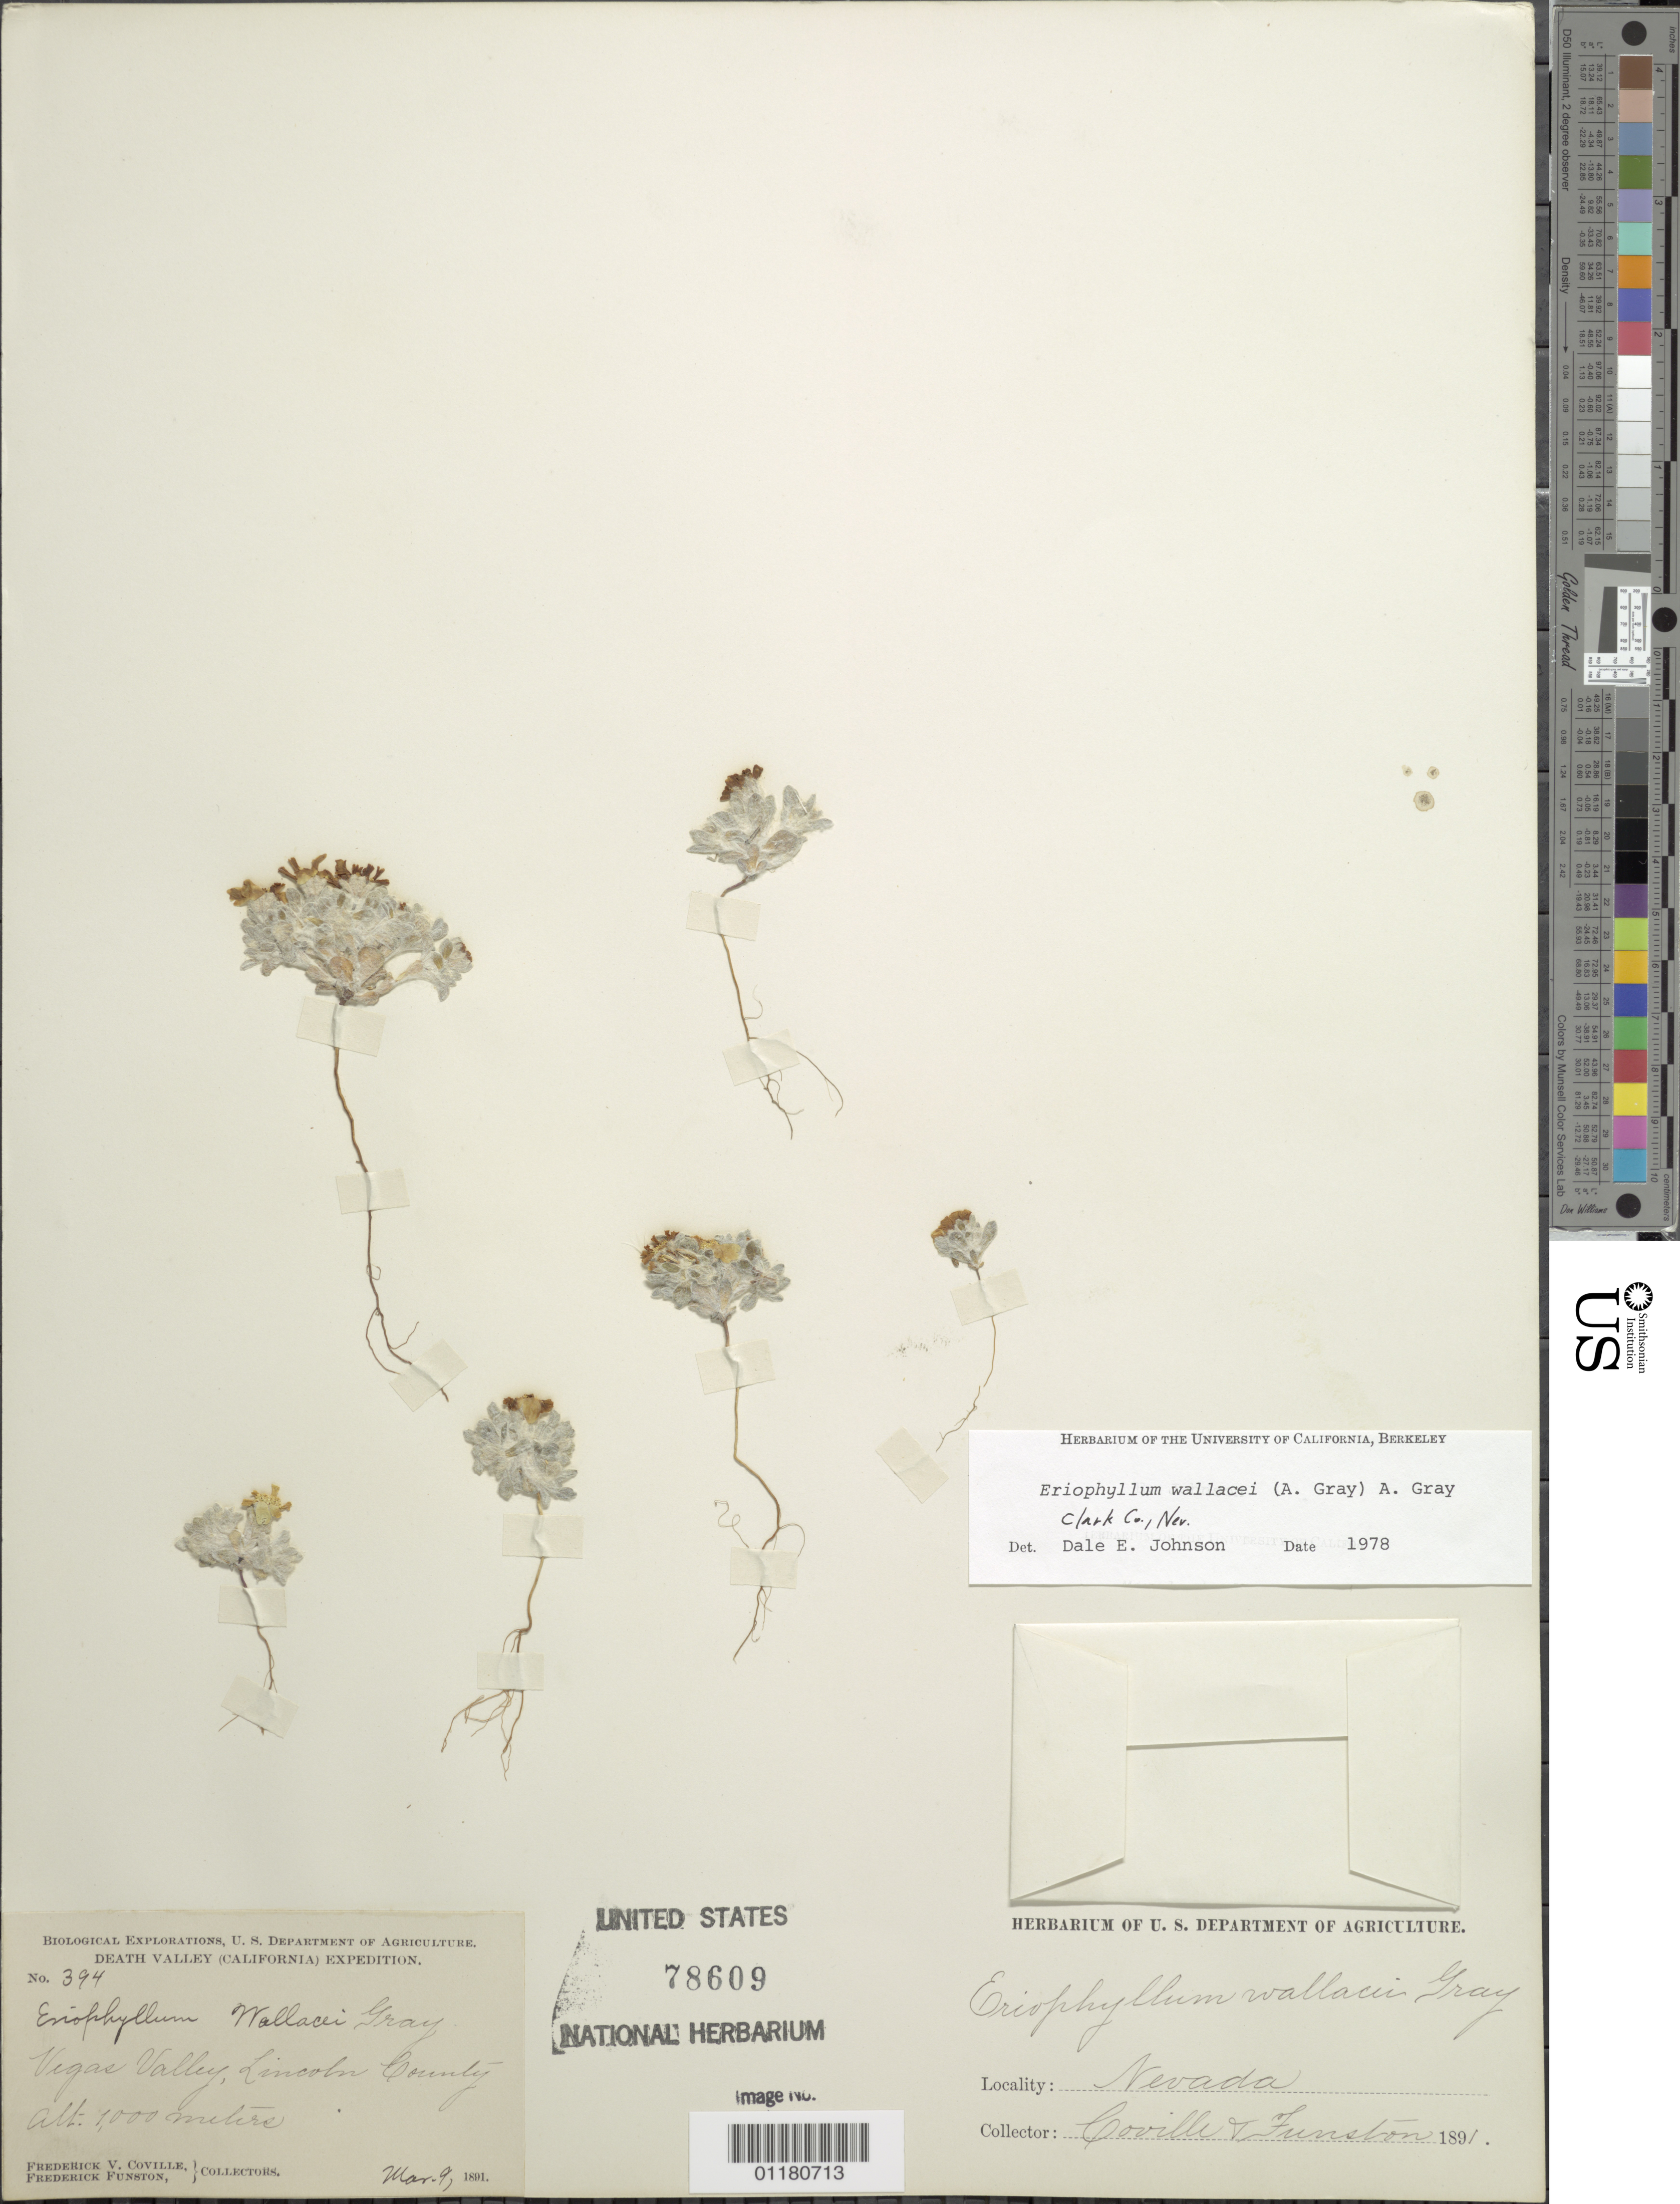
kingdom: Plantae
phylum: Tracheophyta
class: Magnoliopsida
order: Asterales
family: Asteraceae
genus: Eriophyllum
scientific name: Eriophyllum wallacei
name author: (A. Gray) A. Gray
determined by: Johnson, D. E.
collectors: F. V. Coville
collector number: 394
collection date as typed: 9 Mar 1891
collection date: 1891-03-09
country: United States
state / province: Nevada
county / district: Lincoln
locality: Vegas Valley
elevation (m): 1000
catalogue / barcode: US 78609